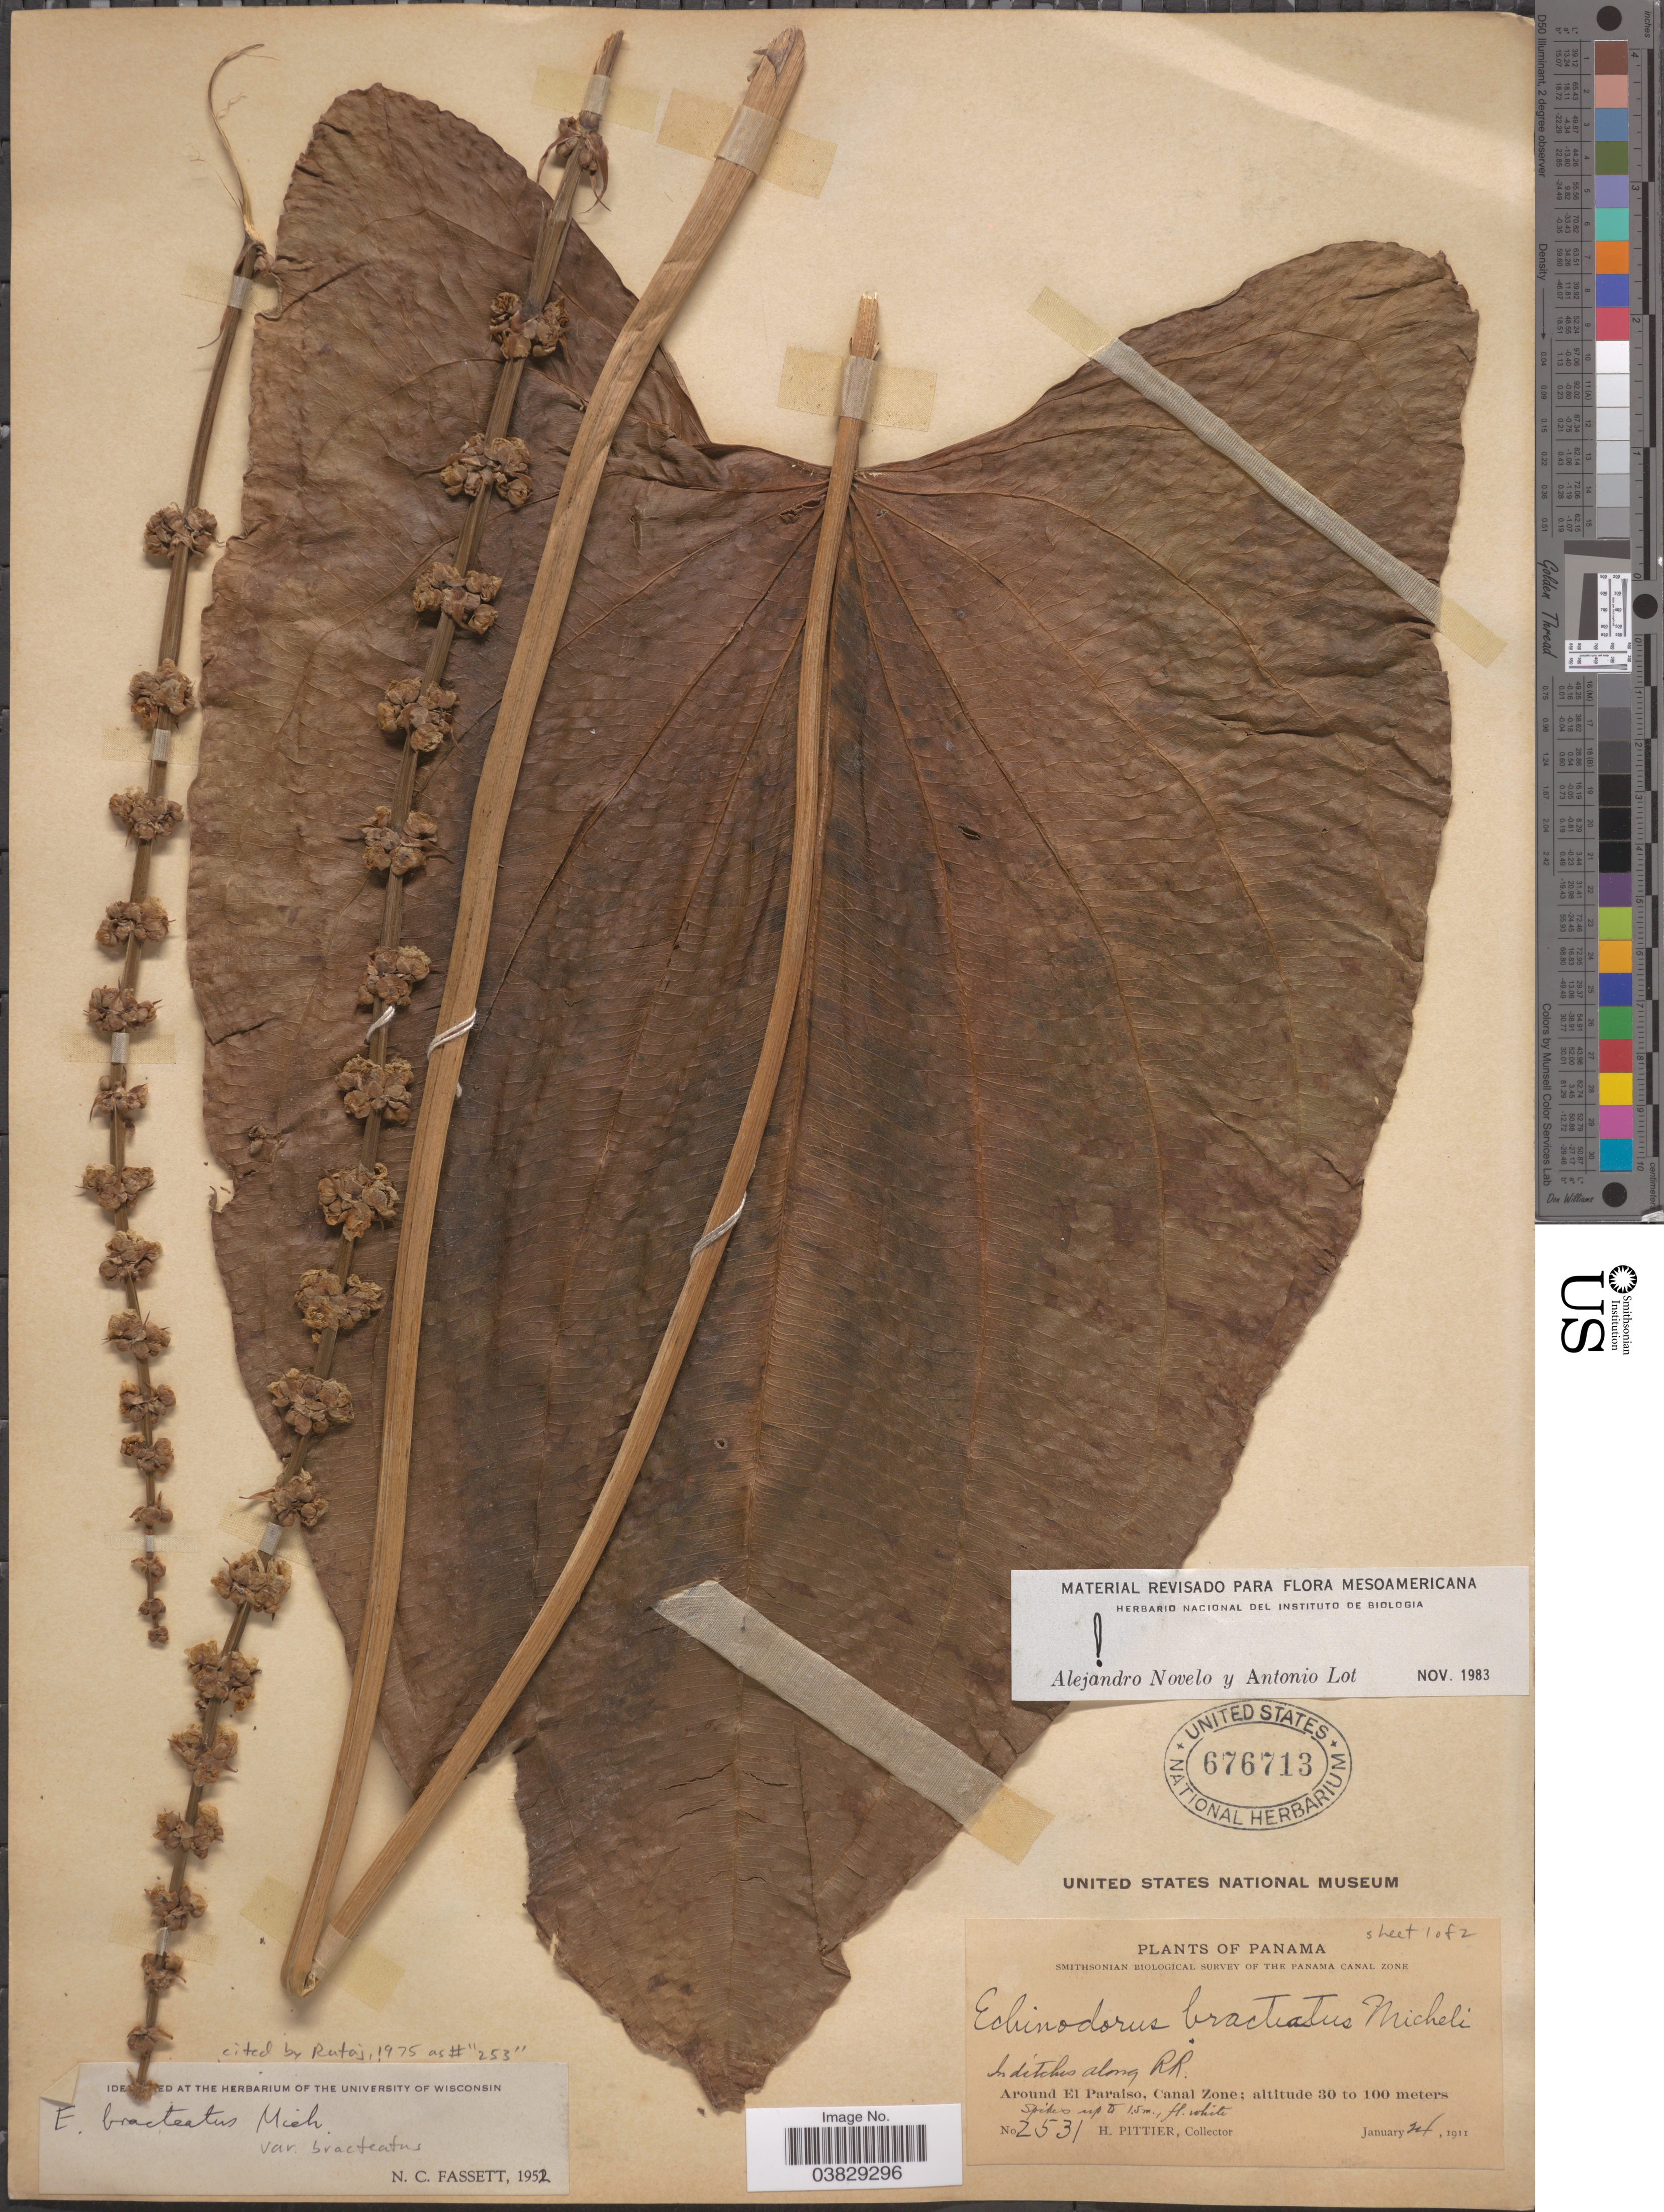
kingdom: Plantae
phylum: Tracheophyta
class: Liliopsida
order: Alismatales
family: Alismataceae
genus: Echinodorus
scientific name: Echinodorus bracteatus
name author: Micheli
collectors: H. F. Pittier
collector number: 2531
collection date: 1911-01-24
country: Panama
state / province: Colón / Panamá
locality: In ditches along RR. Around El Paraiso, Canal Zone.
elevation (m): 30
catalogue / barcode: US 676713